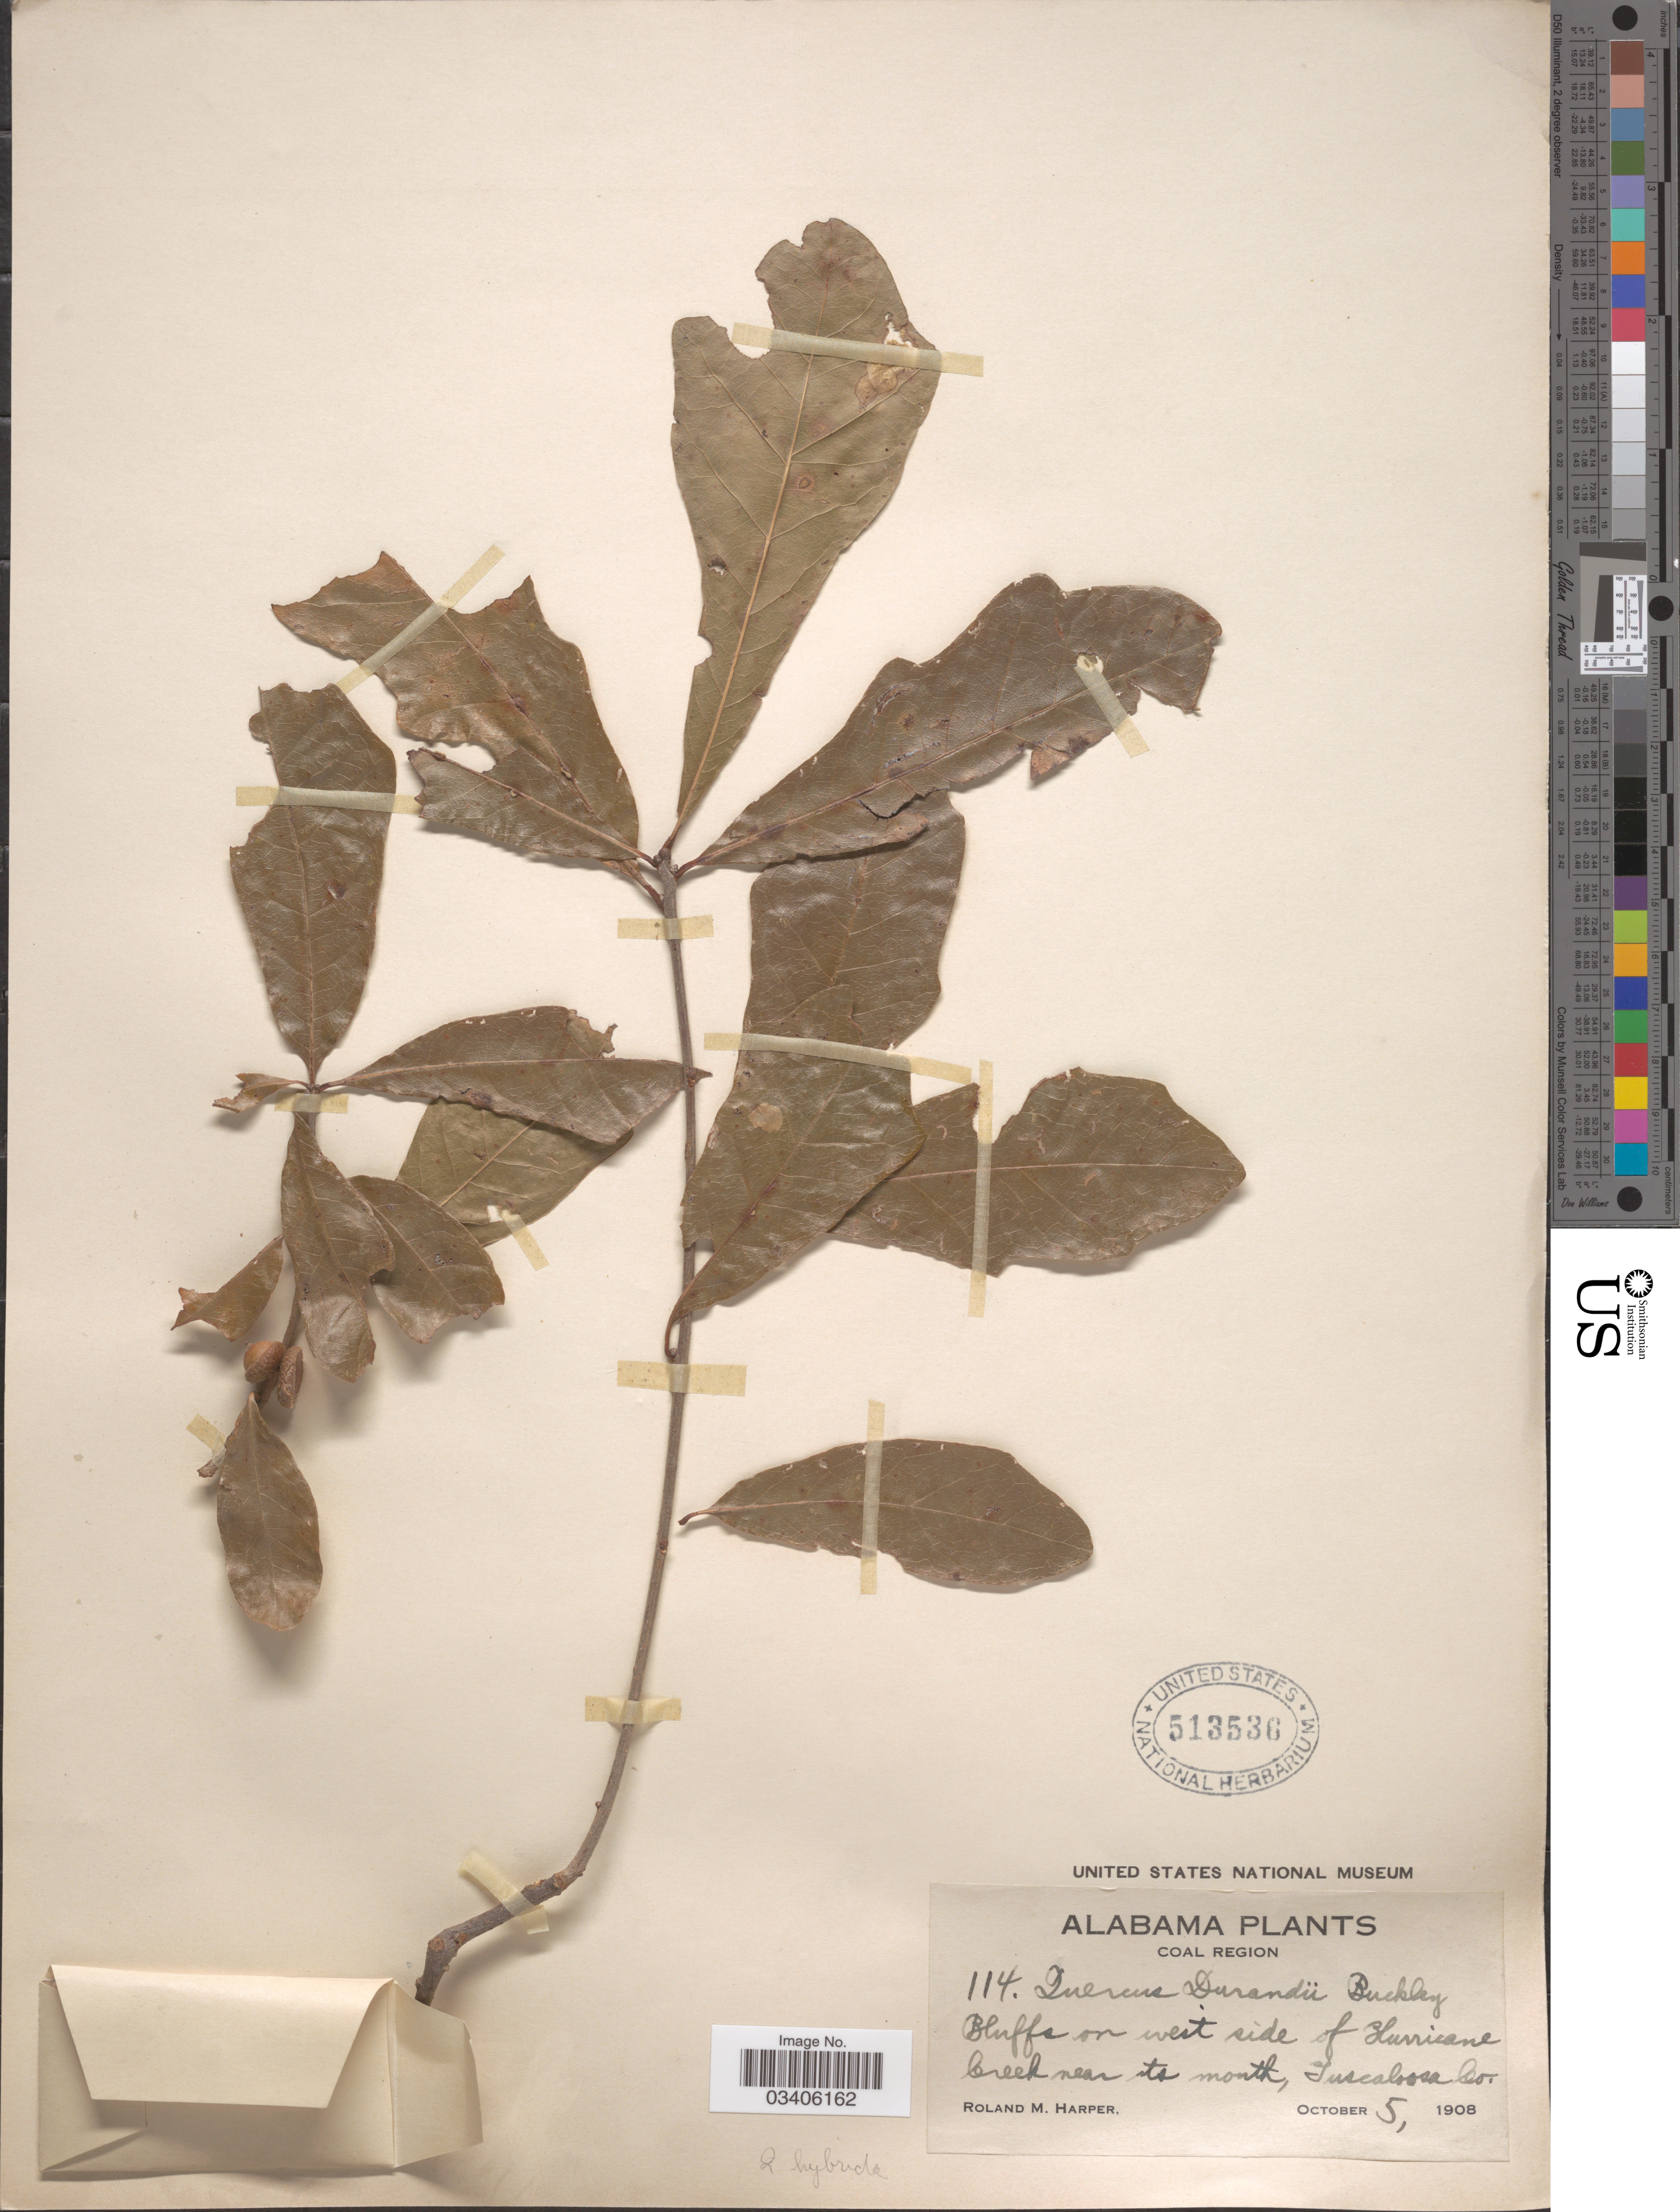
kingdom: Plantae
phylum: Tracheophyta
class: Magnoliopsida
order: Fagales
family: Fagaceae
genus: Quercus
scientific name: Quercus laurifolia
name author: Michx.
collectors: R. M. Harper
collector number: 114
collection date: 1908-10-05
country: United States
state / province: Alabama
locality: Coal Region. Bluffs on west side of Hurricane Creek near its mouth, Tuscaloosa Co.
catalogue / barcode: US 513536